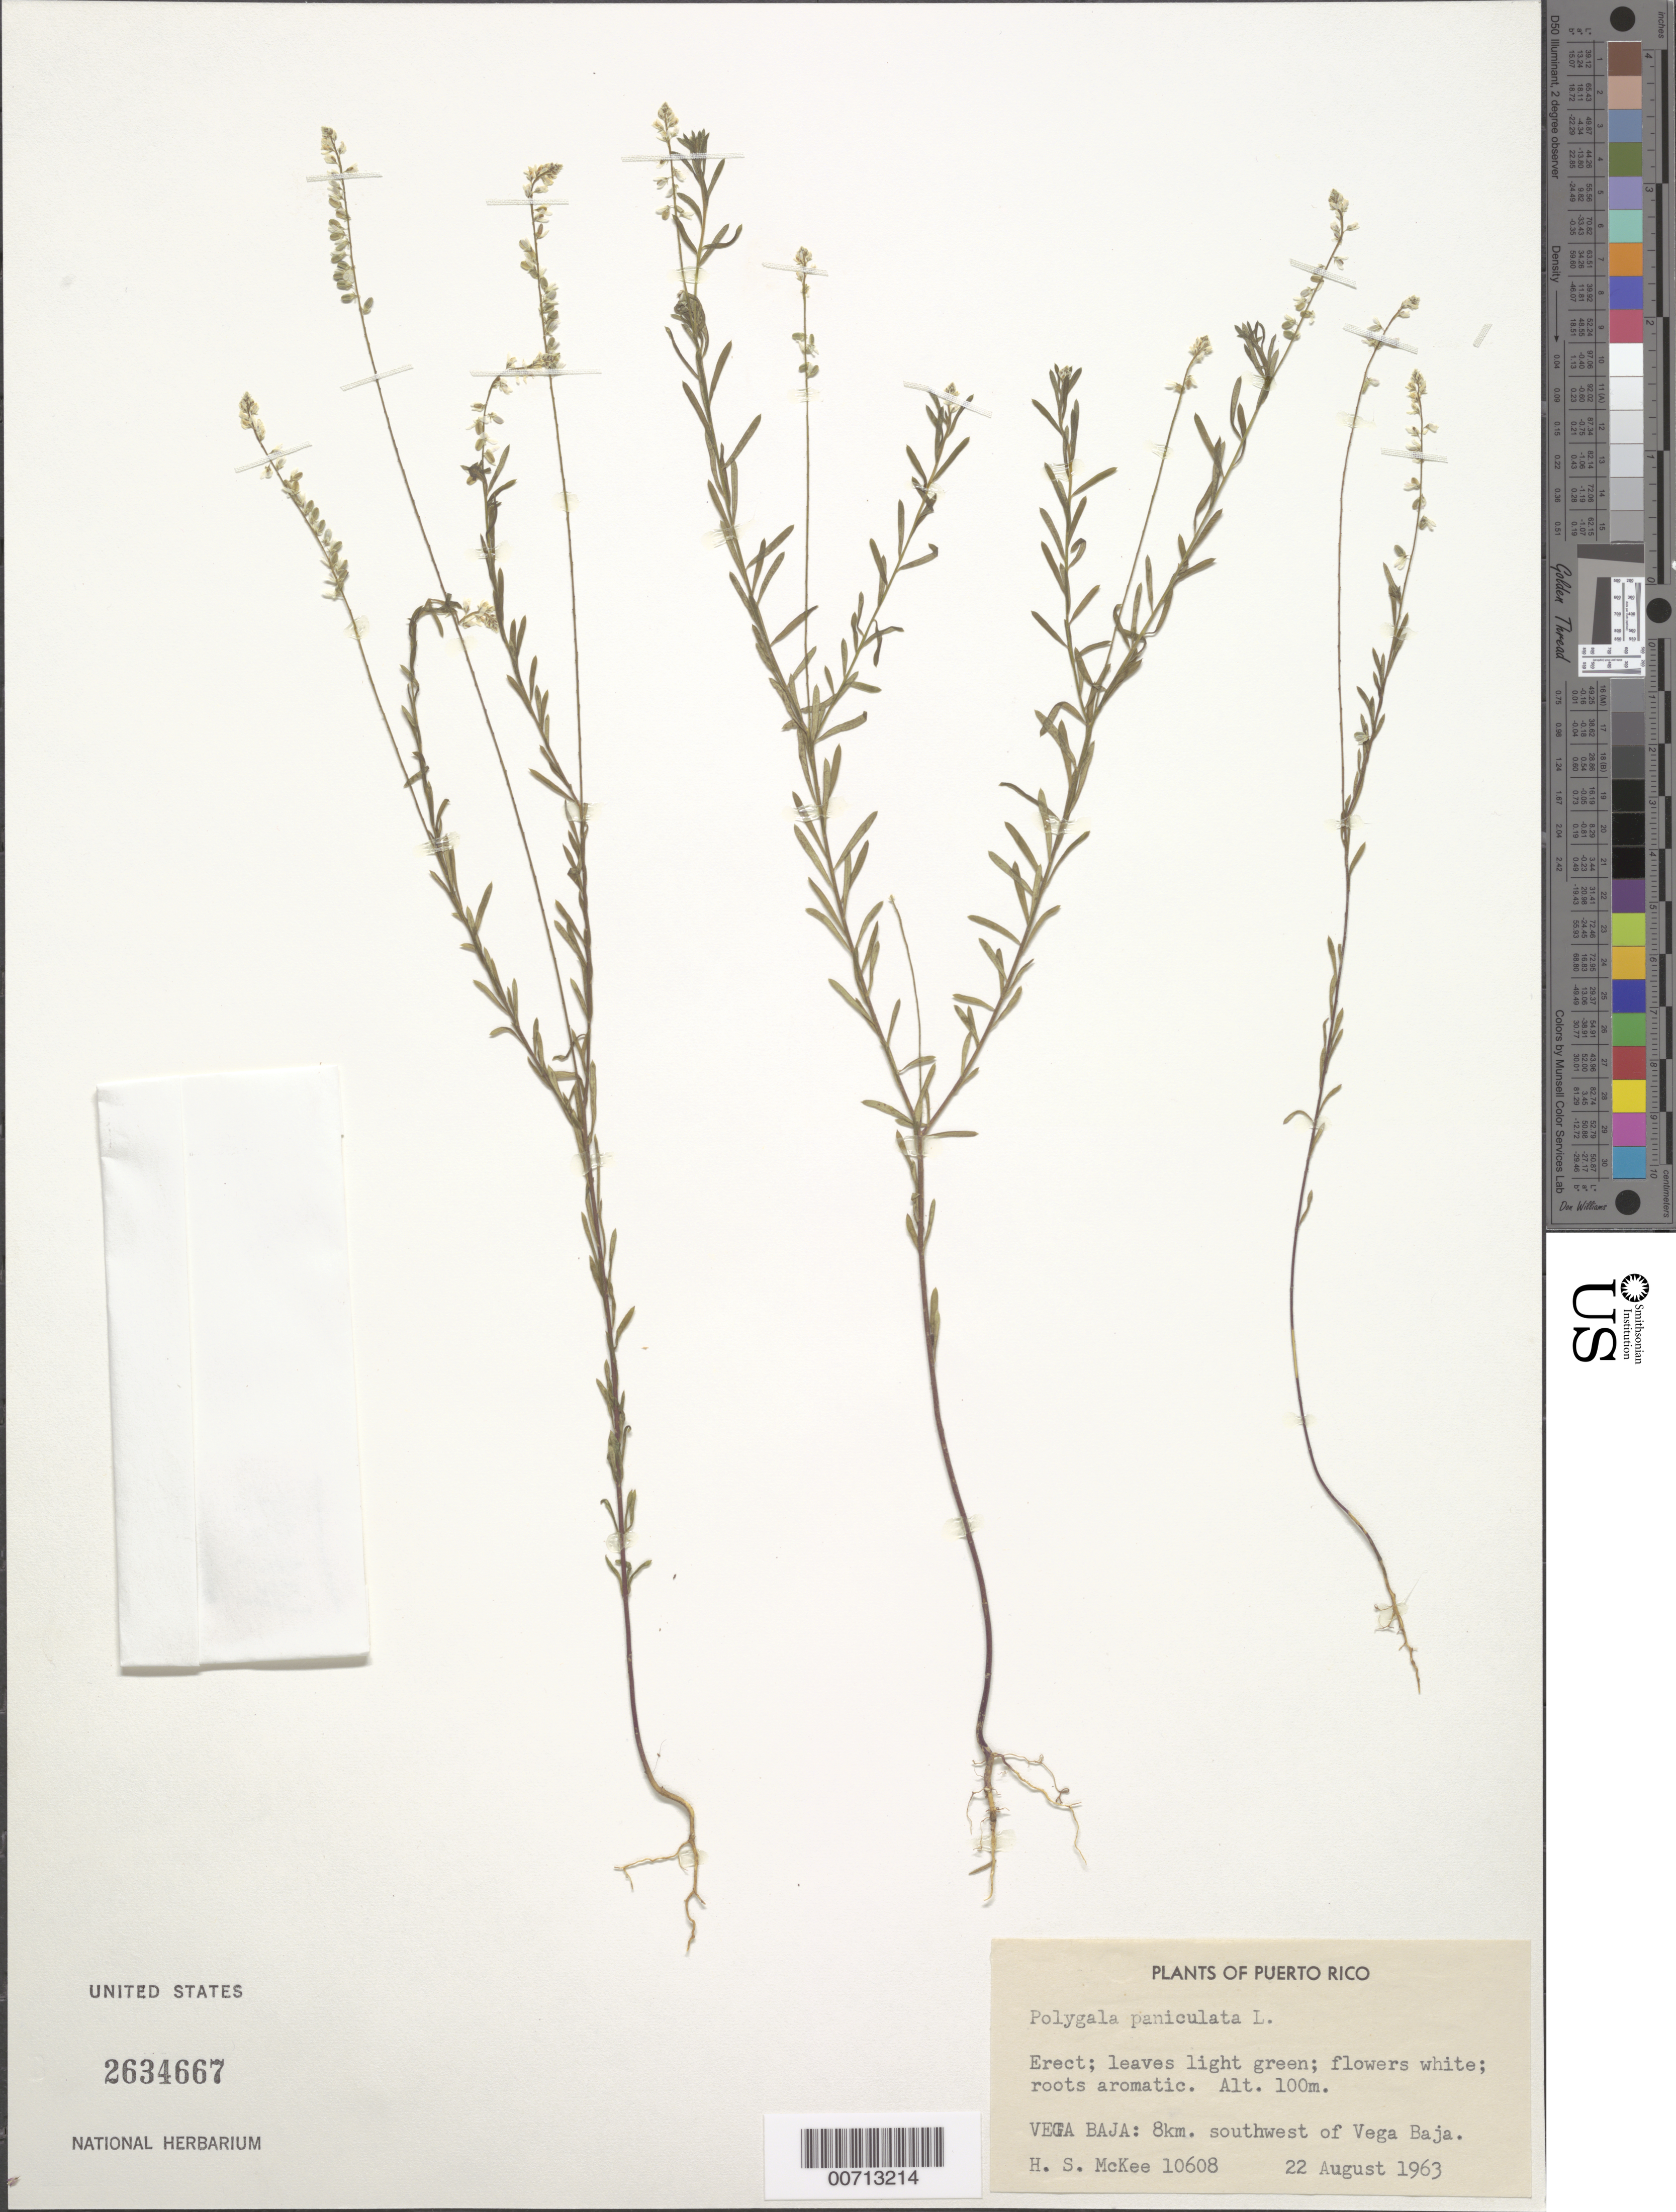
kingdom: Plantae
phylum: Tracheophyta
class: Magnoliopsida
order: Fabales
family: Polygalaceae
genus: Polygala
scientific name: Polygala paniculata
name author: L.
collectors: H. S. MacKee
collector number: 10608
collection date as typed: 22 Aug 1963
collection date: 1963-08-22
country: Puerto Rico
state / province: Vega Baja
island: Greater Antilles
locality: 8 km SW of Vega Baja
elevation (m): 100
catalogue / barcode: US 2634667